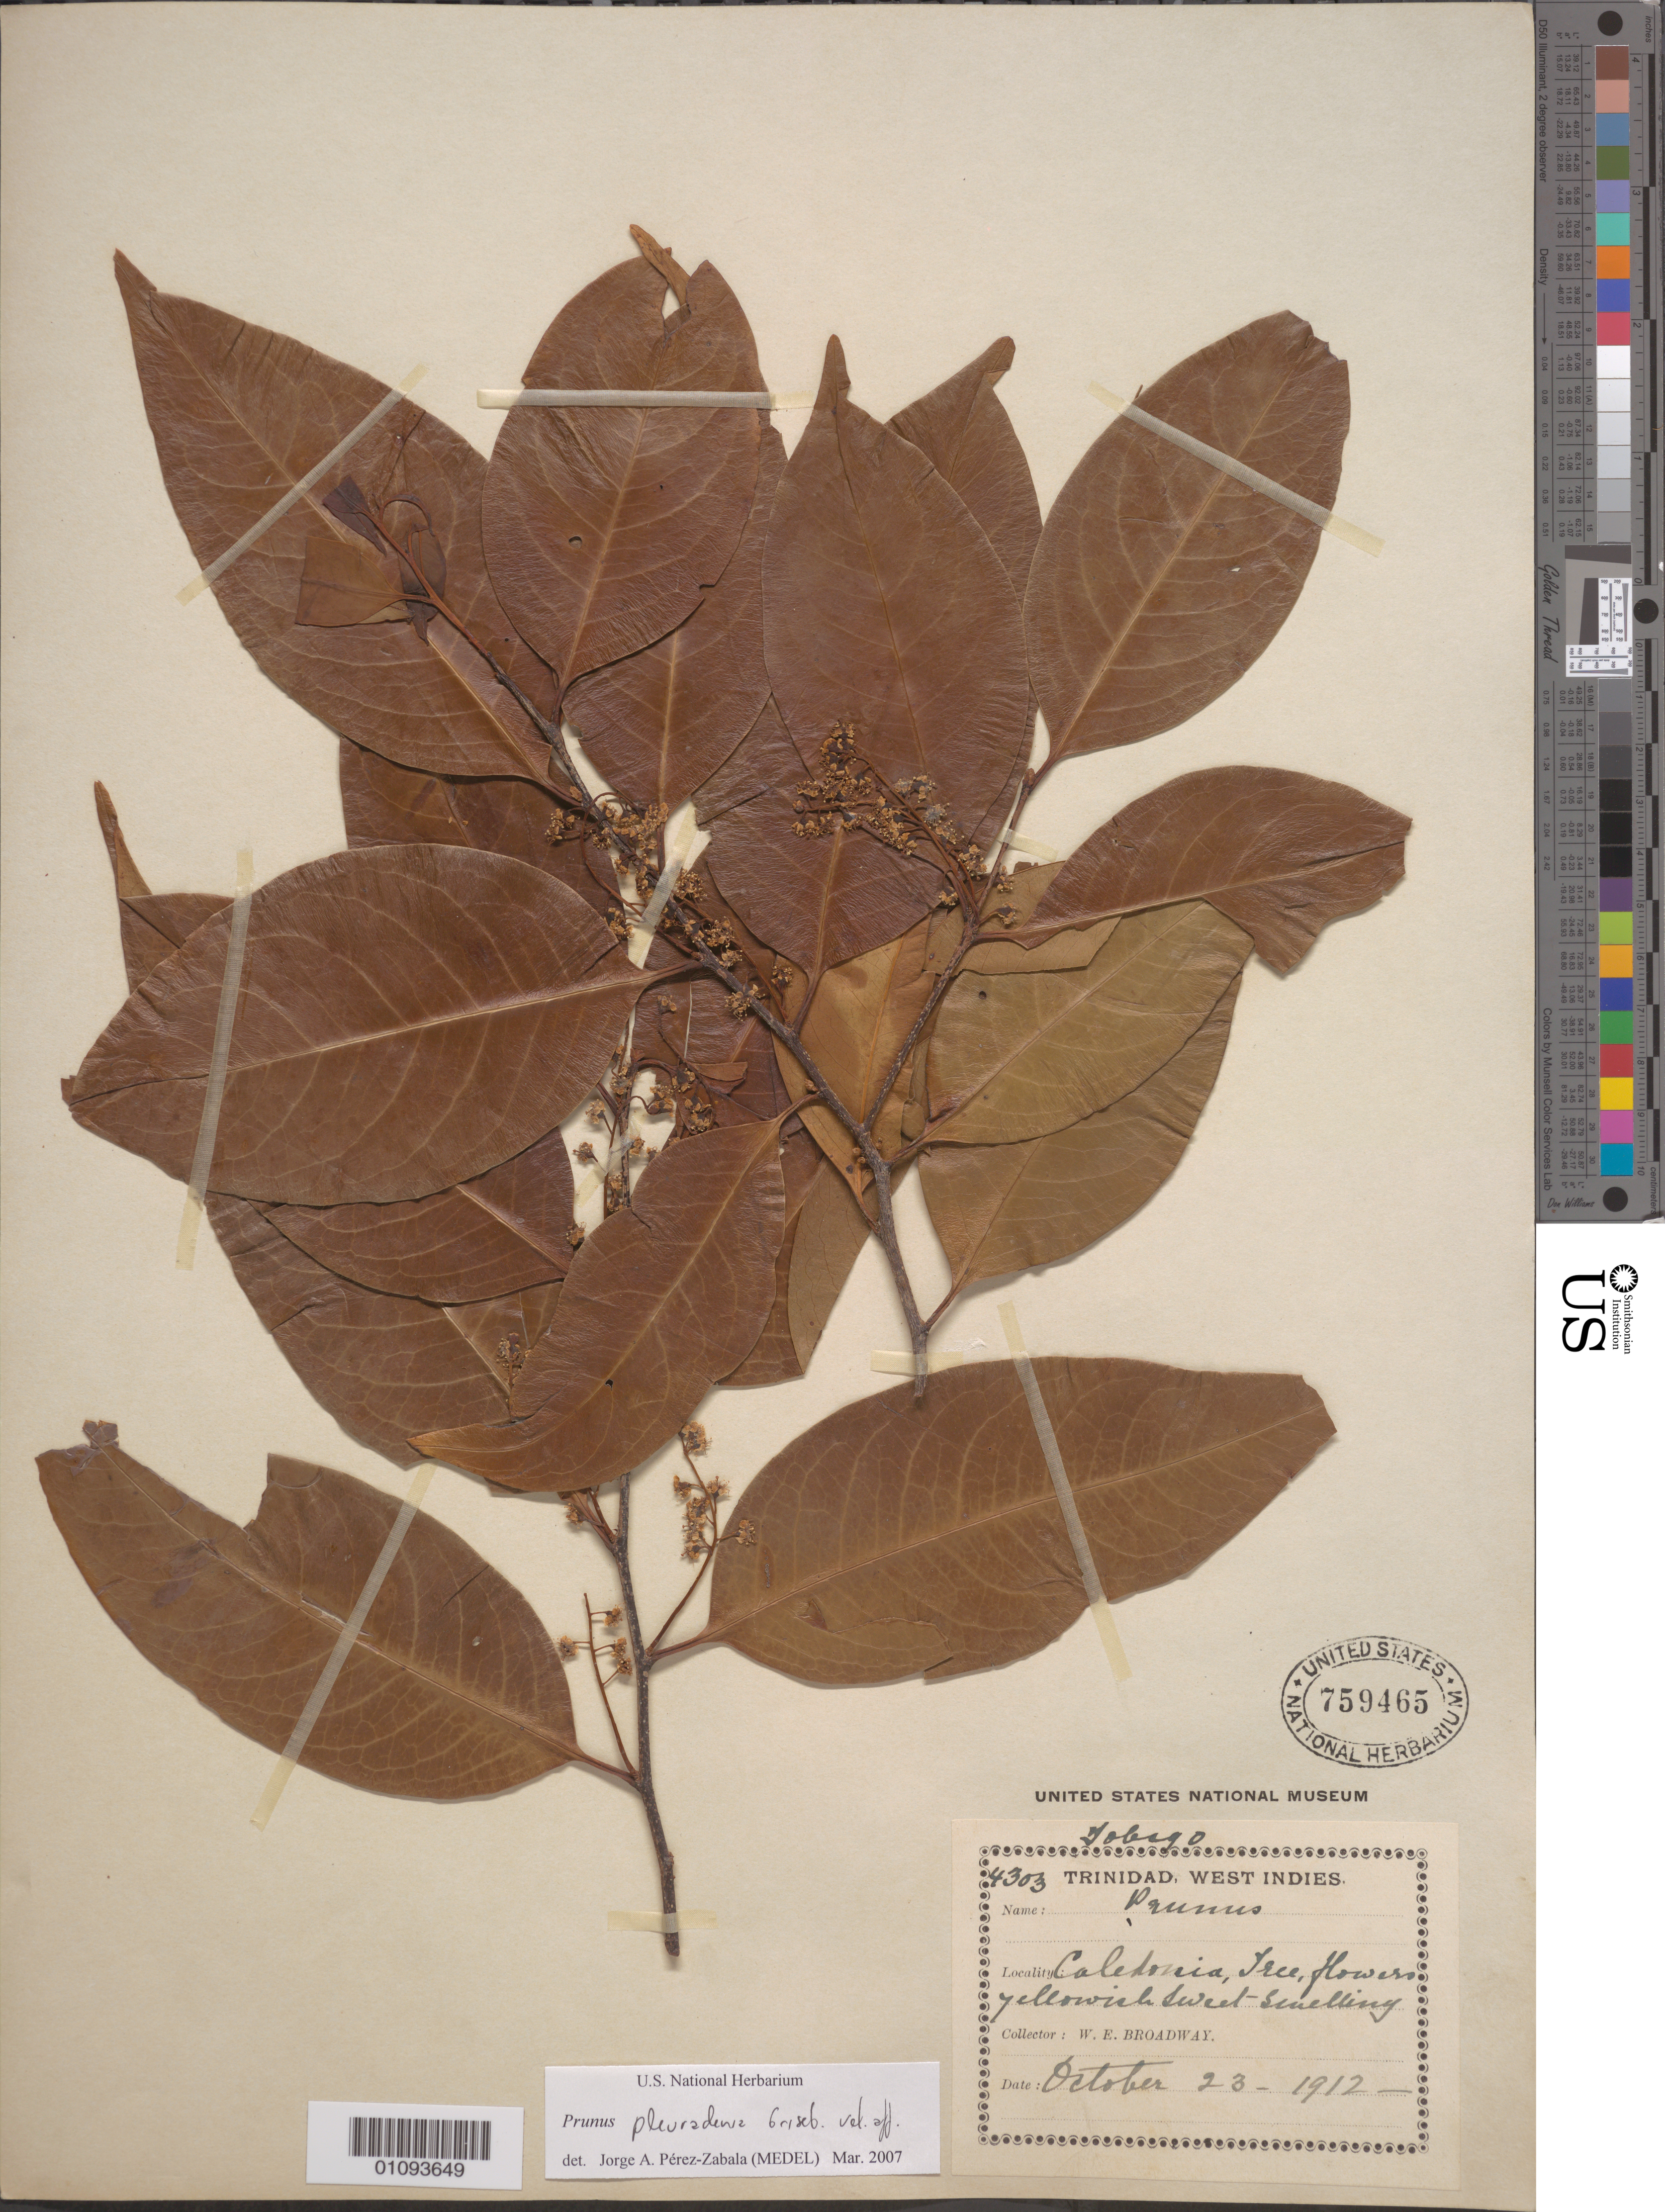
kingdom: Plantae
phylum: Tracheophyta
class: Magnoliopsida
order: Rosales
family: Rosaceae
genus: Prunus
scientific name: Prunus pleuradenia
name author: Griseb.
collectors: W. E. Broadway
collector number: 4303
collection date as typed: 23 Oct 1912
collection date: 1912-10-23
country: Trinidad and Tobago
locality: tobago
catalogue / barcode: US 759465